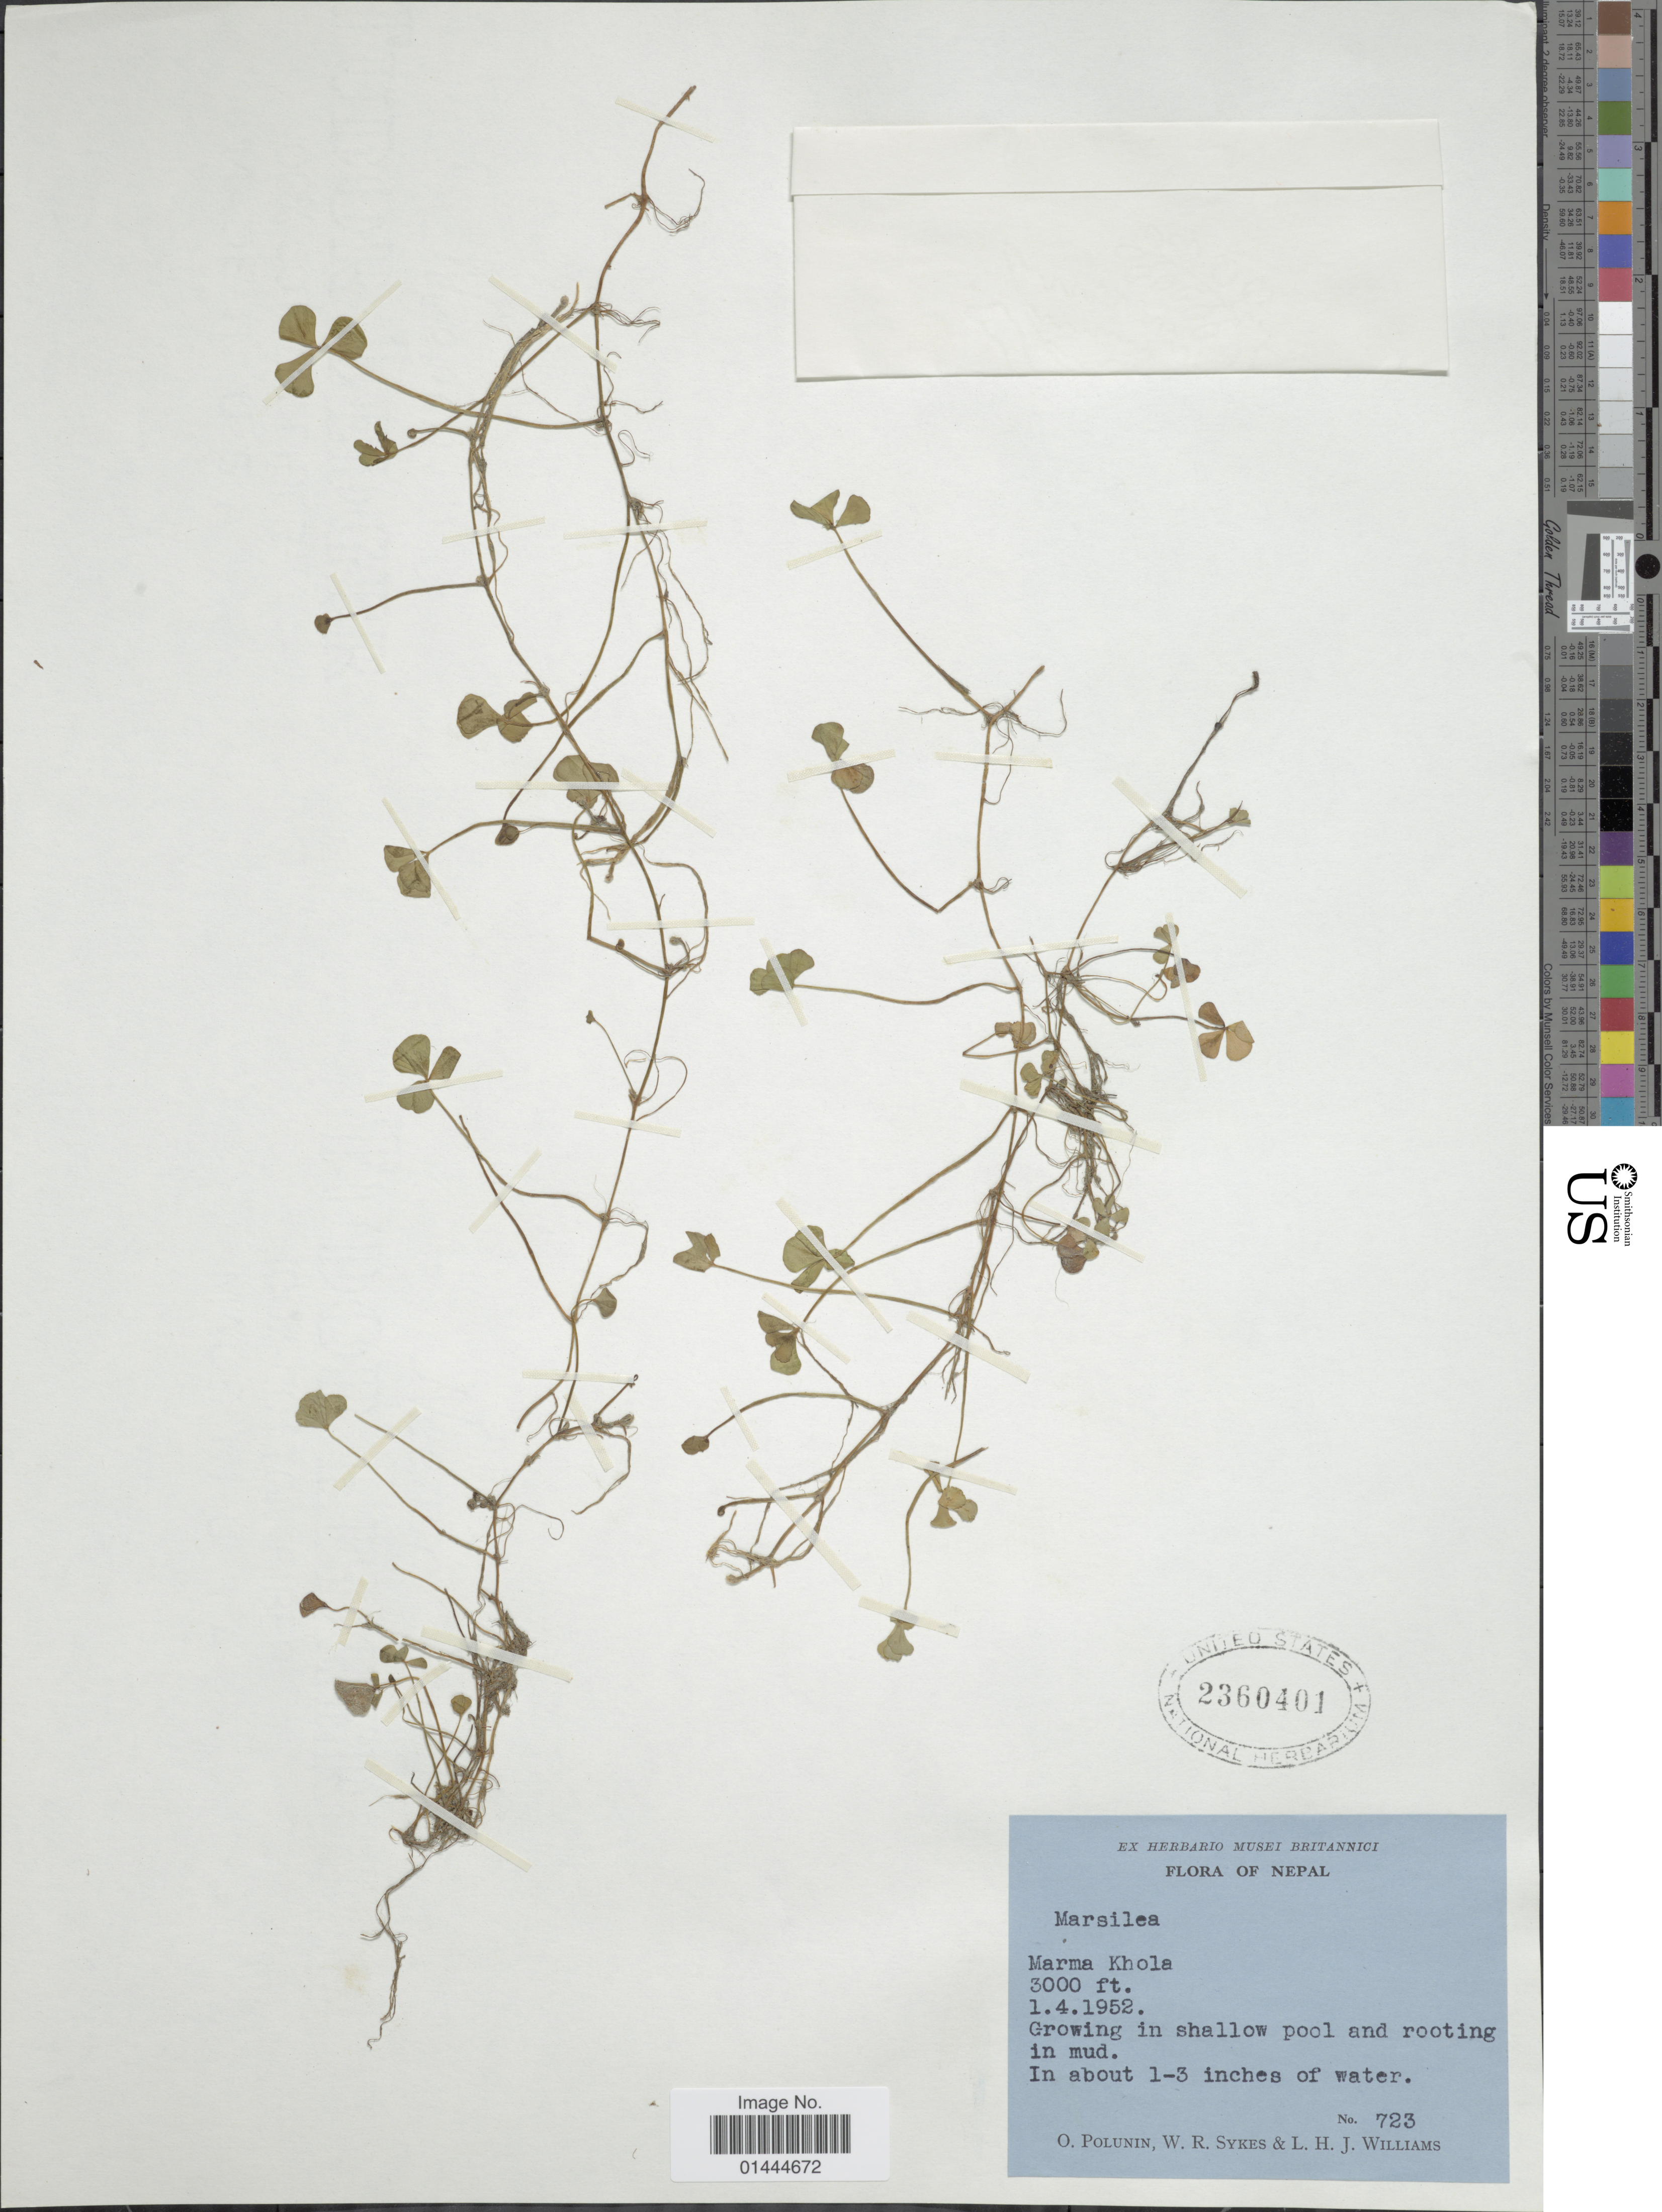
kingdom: Plantae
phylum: Tracheophyta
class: Polypodiopsida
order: Salviniales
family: Marsileaceae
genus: Marsilea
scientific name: Marsilea minuta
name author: L.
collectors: O. V. Polunin, W. R. Sykes & L. H. J. Williams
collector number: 723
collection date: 1952-04-01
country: Nepal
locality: Marma Khola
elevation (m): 914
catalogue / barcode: US 2360401